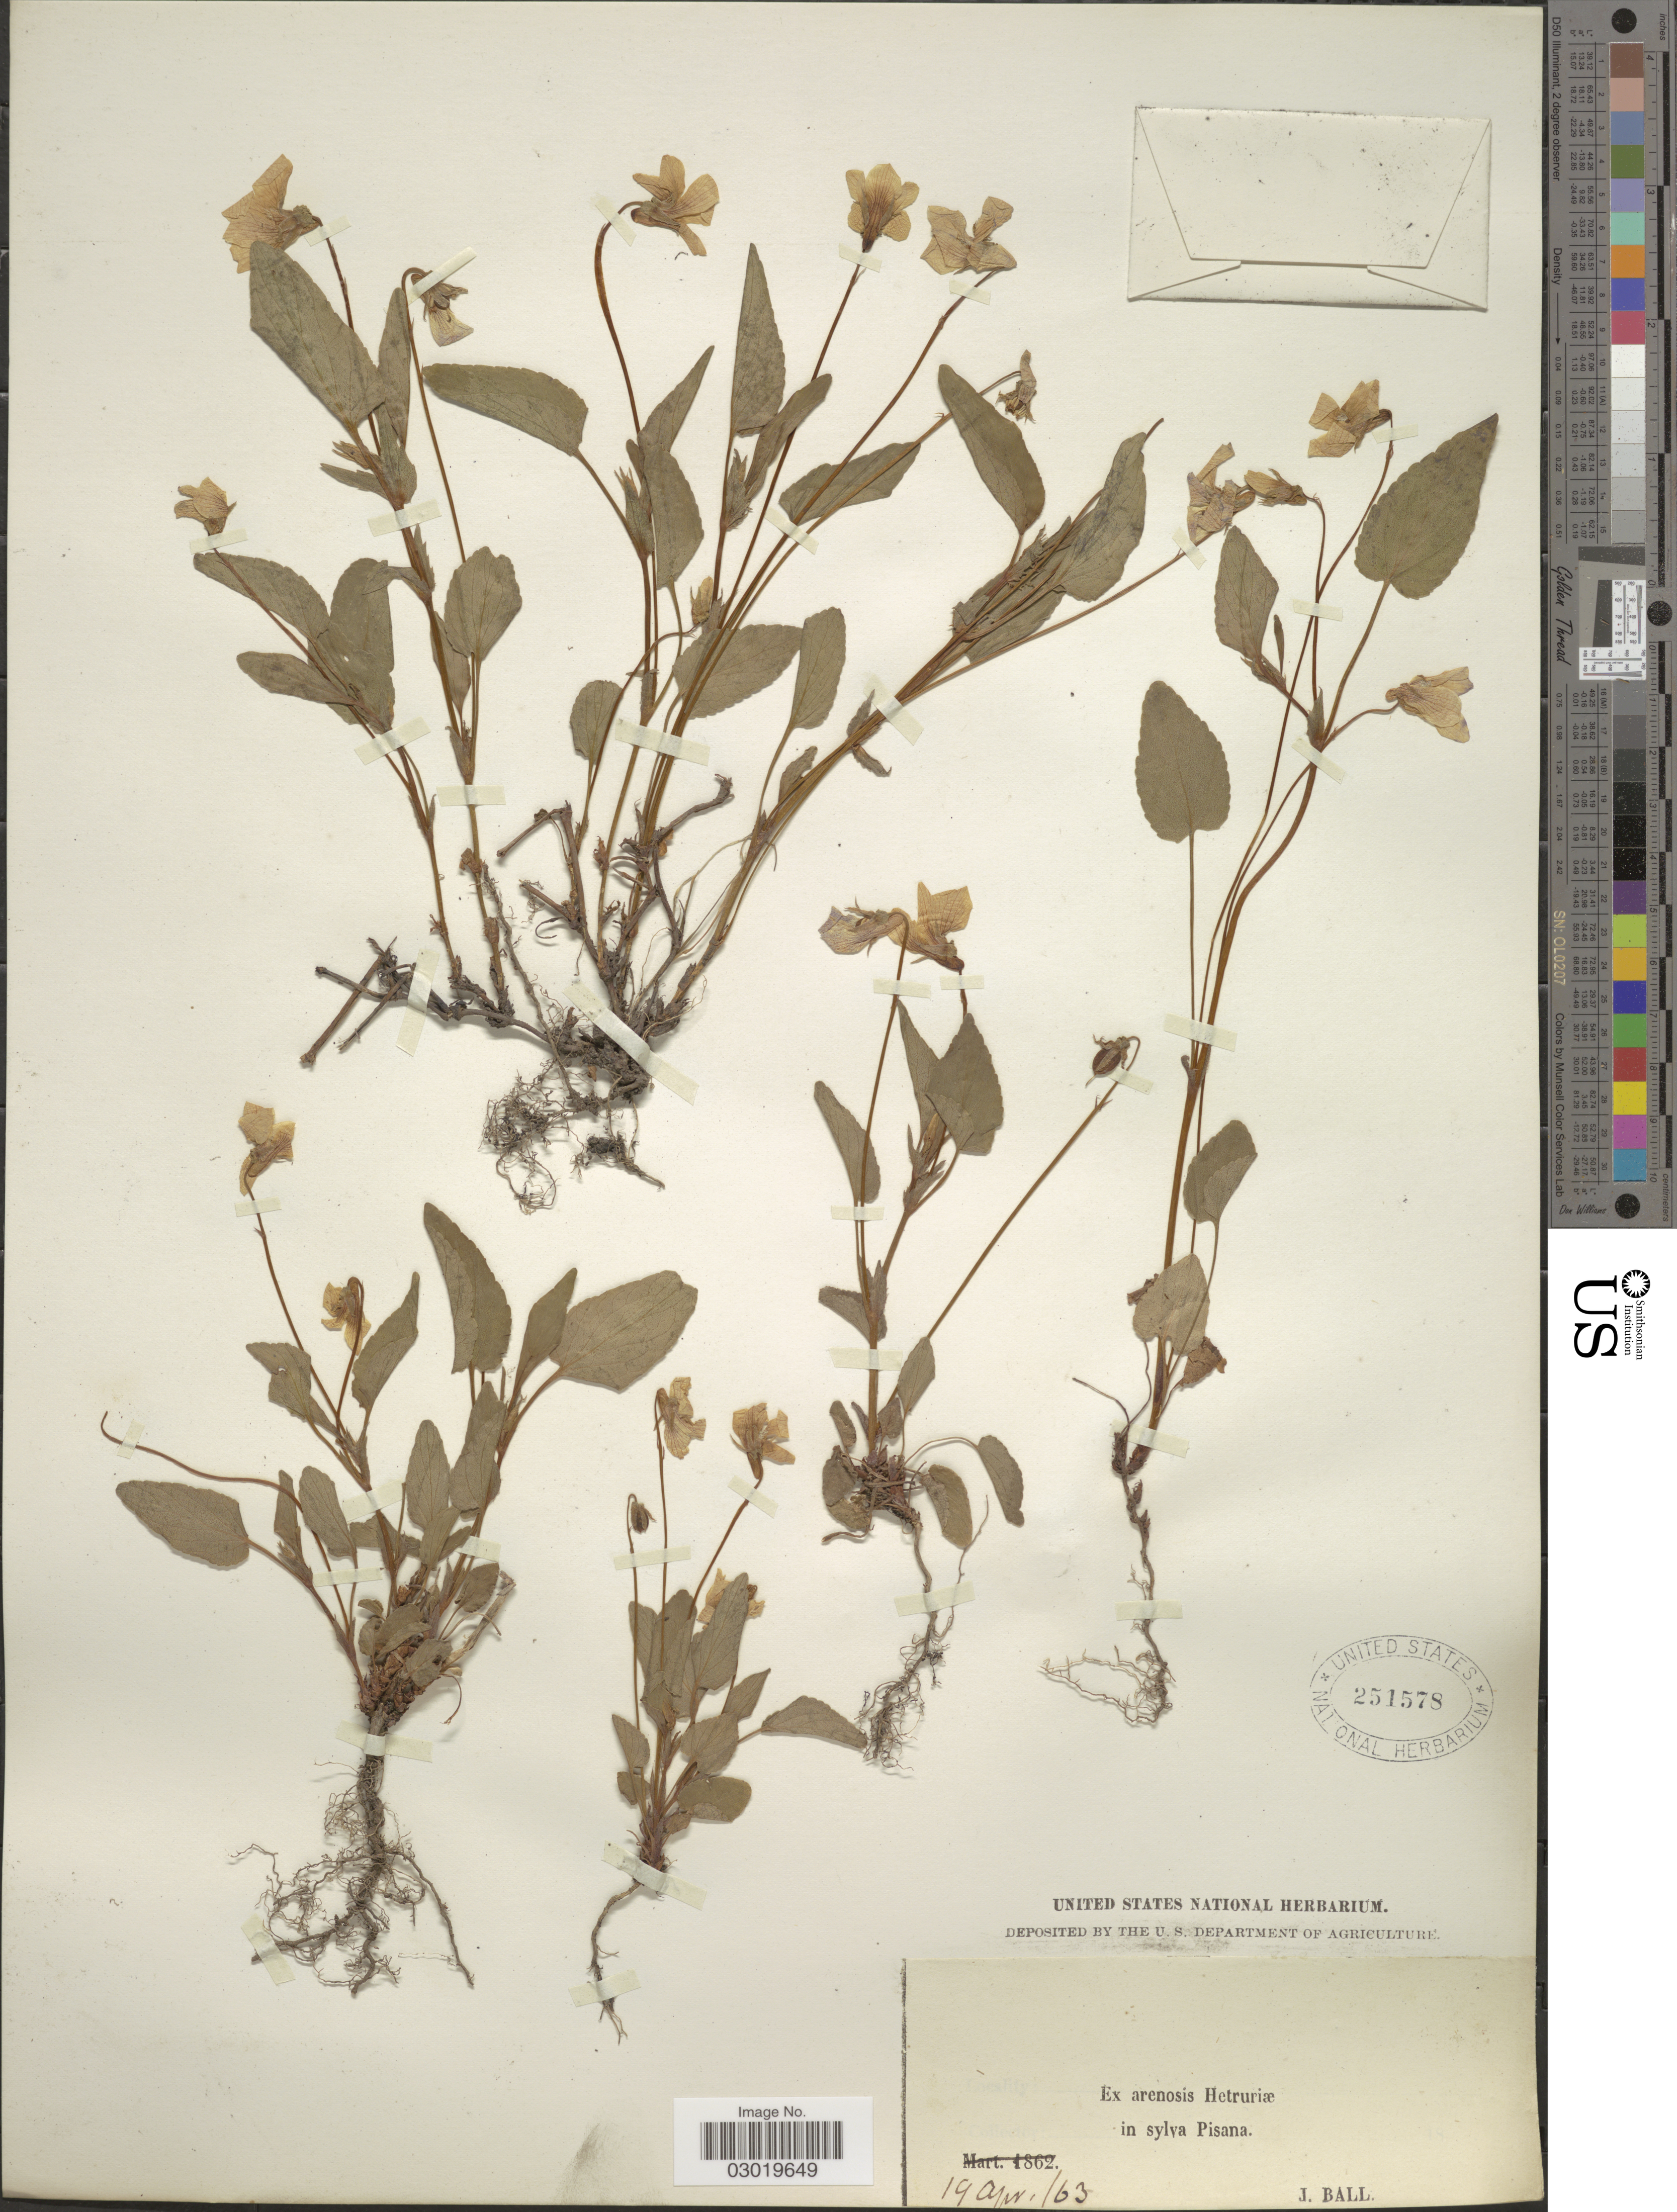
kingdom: Plantae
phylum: Tracheophyta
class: Magnoliopsida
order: Malpighiales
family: Violaceae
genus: Viola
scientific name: Viola sp.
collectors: J. Ball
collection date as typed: Transcribed d/m/y: 19/4/63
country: Italy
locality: In sylva Pisana.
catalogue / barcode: US 251578